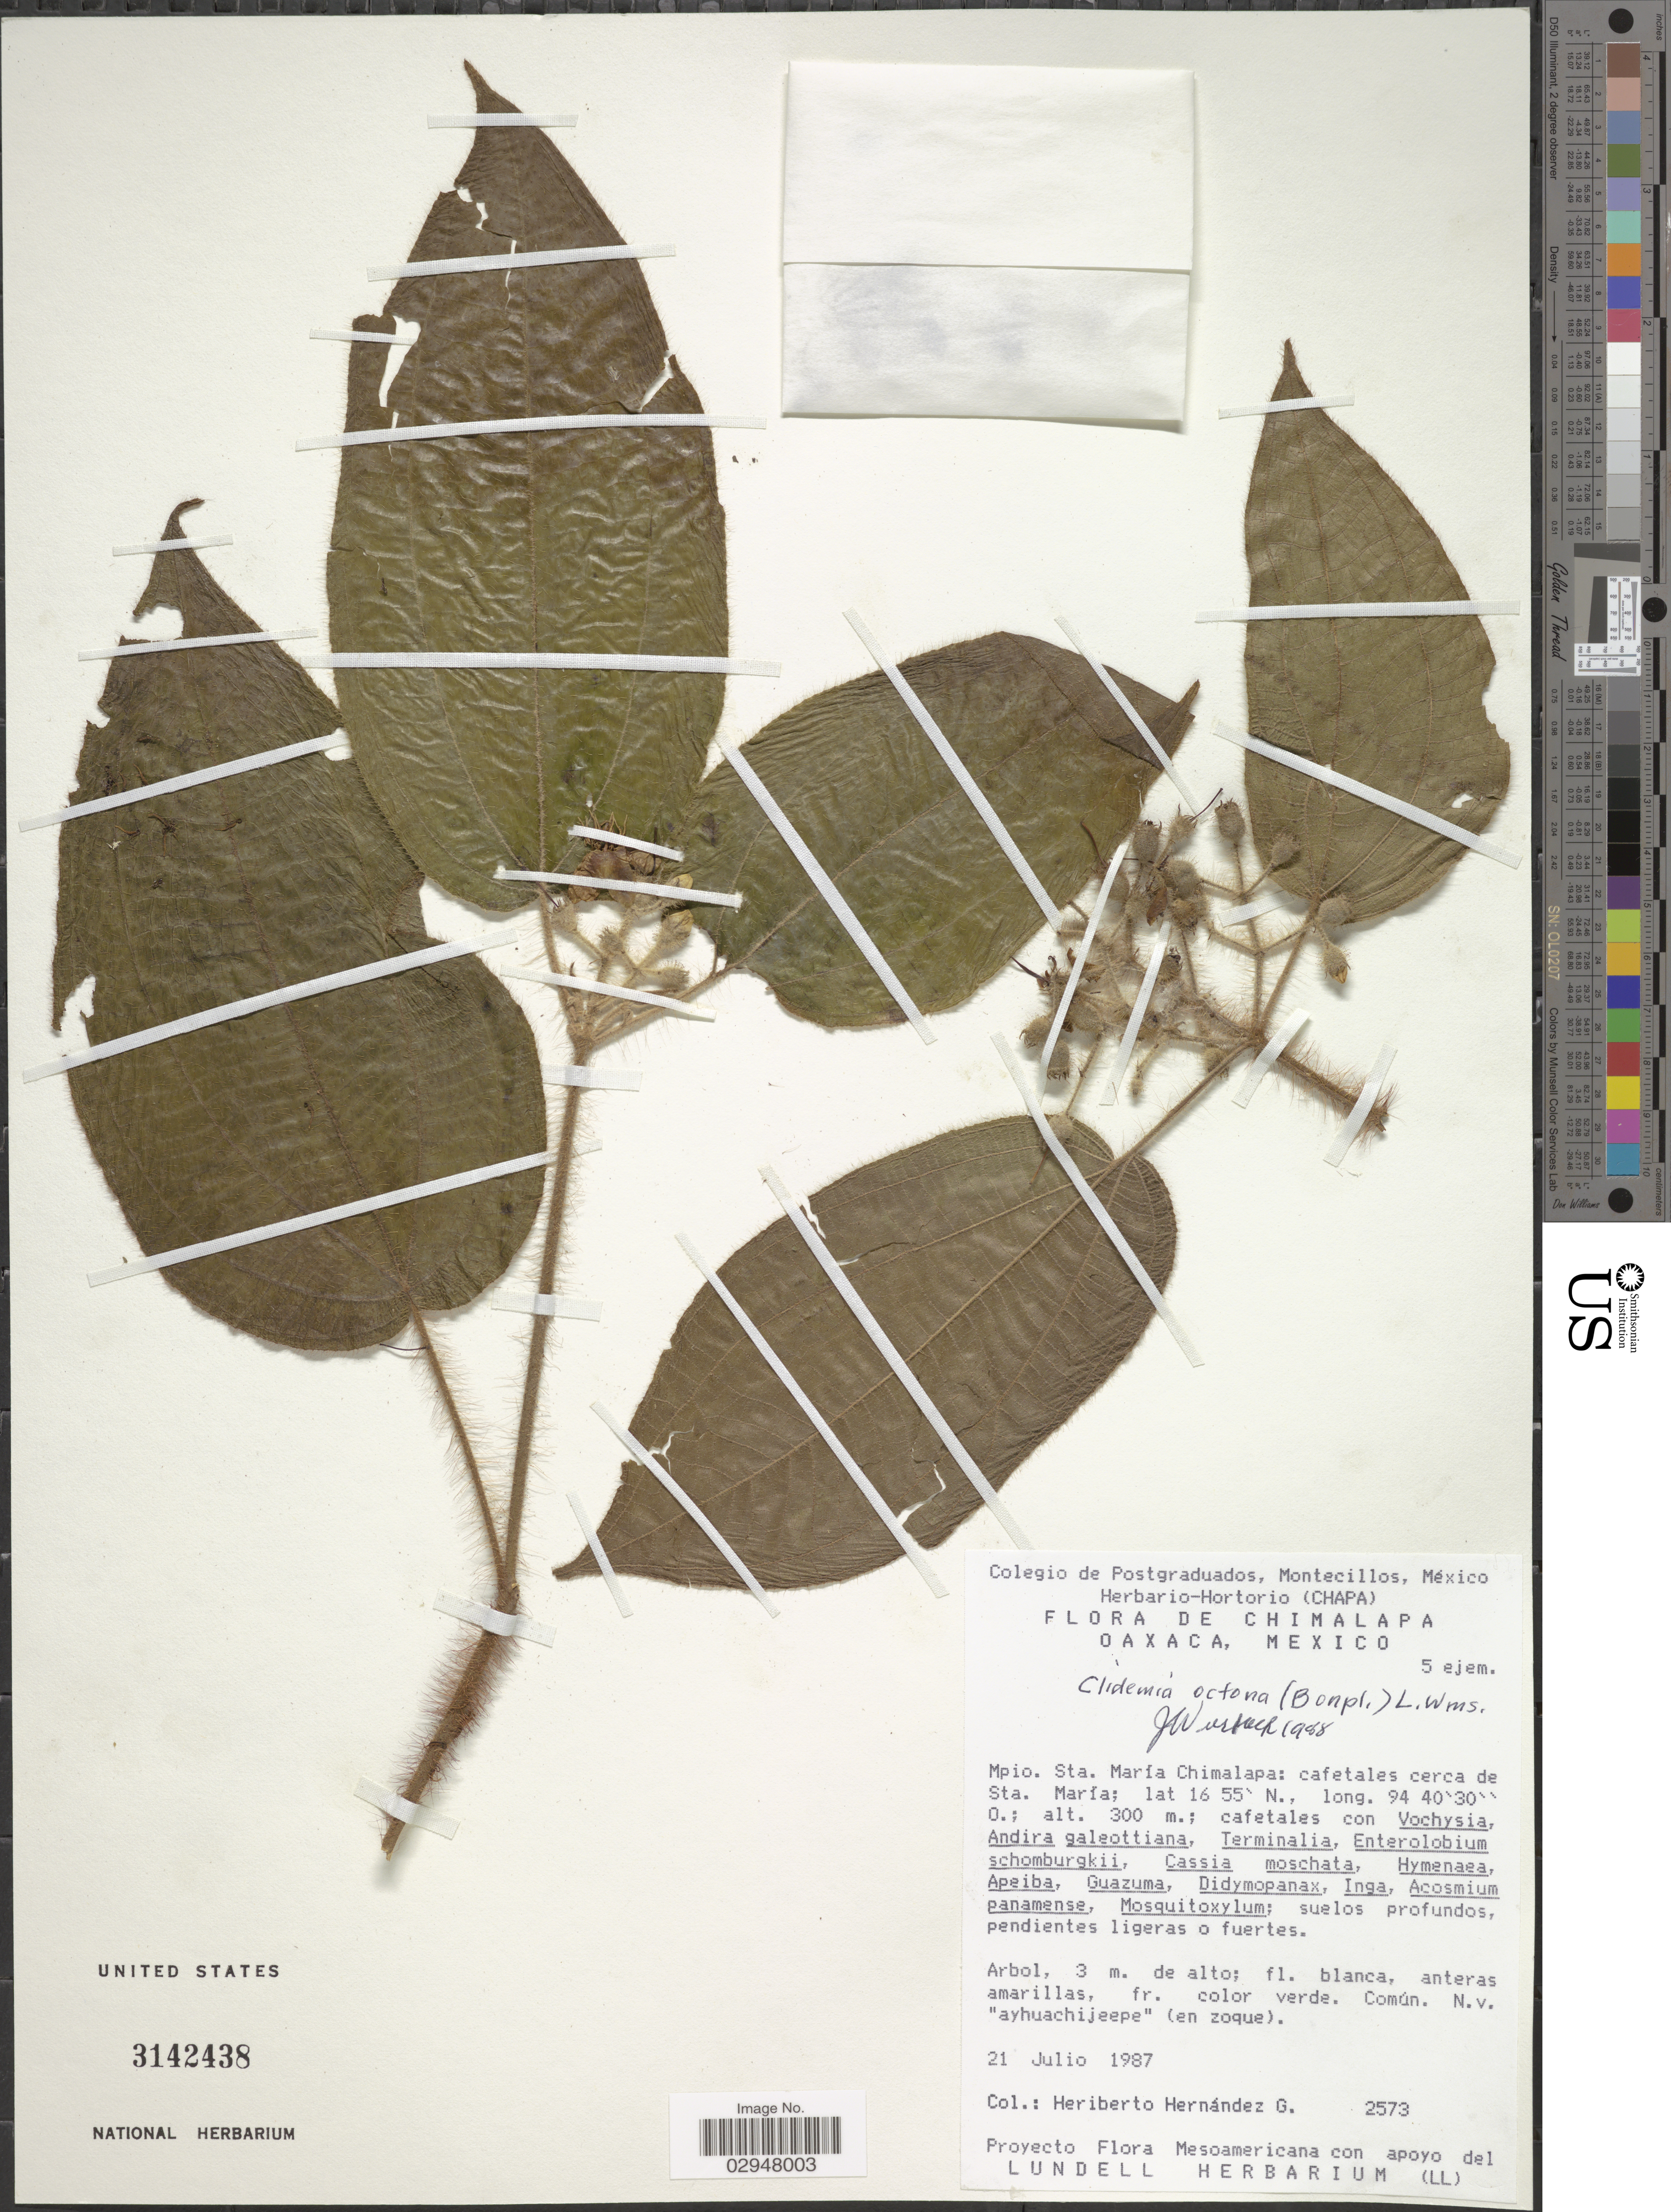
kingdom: Plantae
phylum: Tracheophyta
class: Magnoliopsida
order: Myrtales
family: Melastomataceae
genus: Clidemia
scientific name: Clidemia octona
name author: (Bonpl.) L.O. Williams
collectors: H. Hernandez G.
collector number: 2573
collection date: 1987-07-21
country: Mexico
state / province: Oaxaca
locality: Chimalapa, Mpio. Sta. María Chimalapa, cafetales cerca de Sta. María.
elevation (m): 300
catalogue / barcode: US 3142438